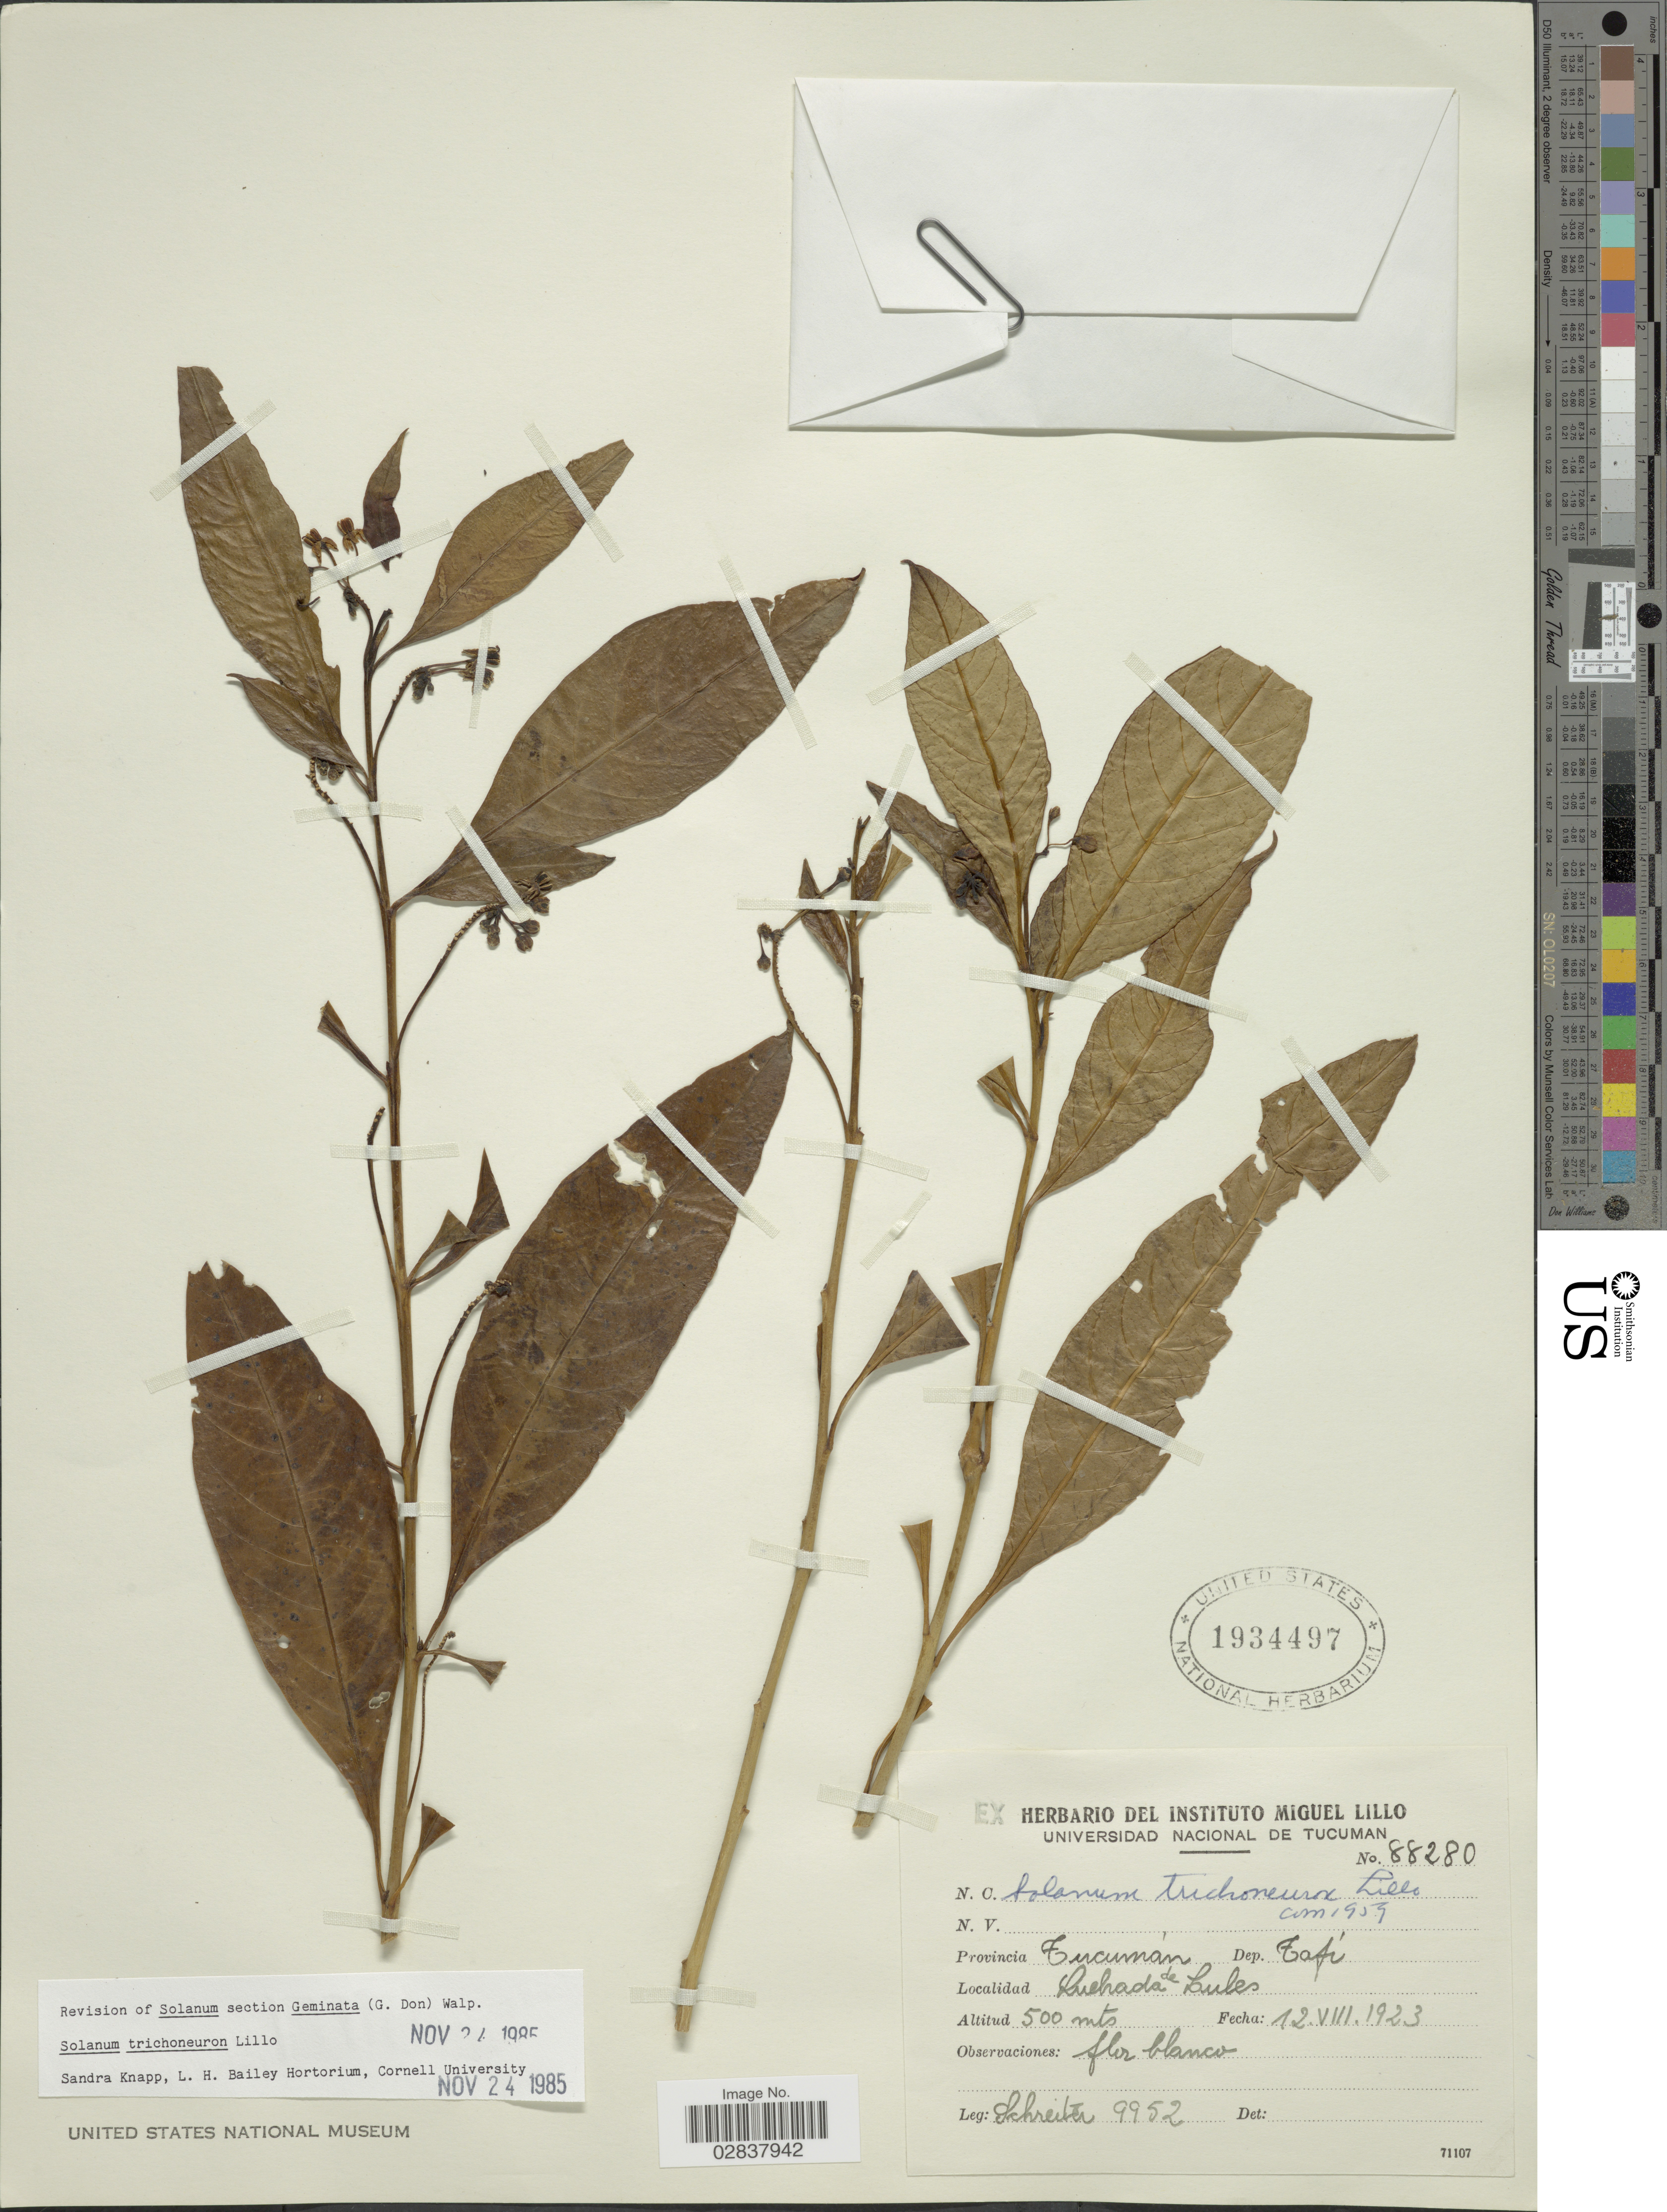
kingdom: Plantae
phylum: Tracheophyta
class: Magnoliopsida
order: Solanales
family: Solanaceae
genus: Solanum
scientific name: Solanum trichoneuron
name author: Lillo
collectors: -. Schreiter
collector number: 9952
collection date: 1923-08-12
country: Argentina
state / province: Tucuman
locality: Dep. Tafi, Quebrada de Lules.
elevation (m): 500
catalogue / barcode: US 1934497